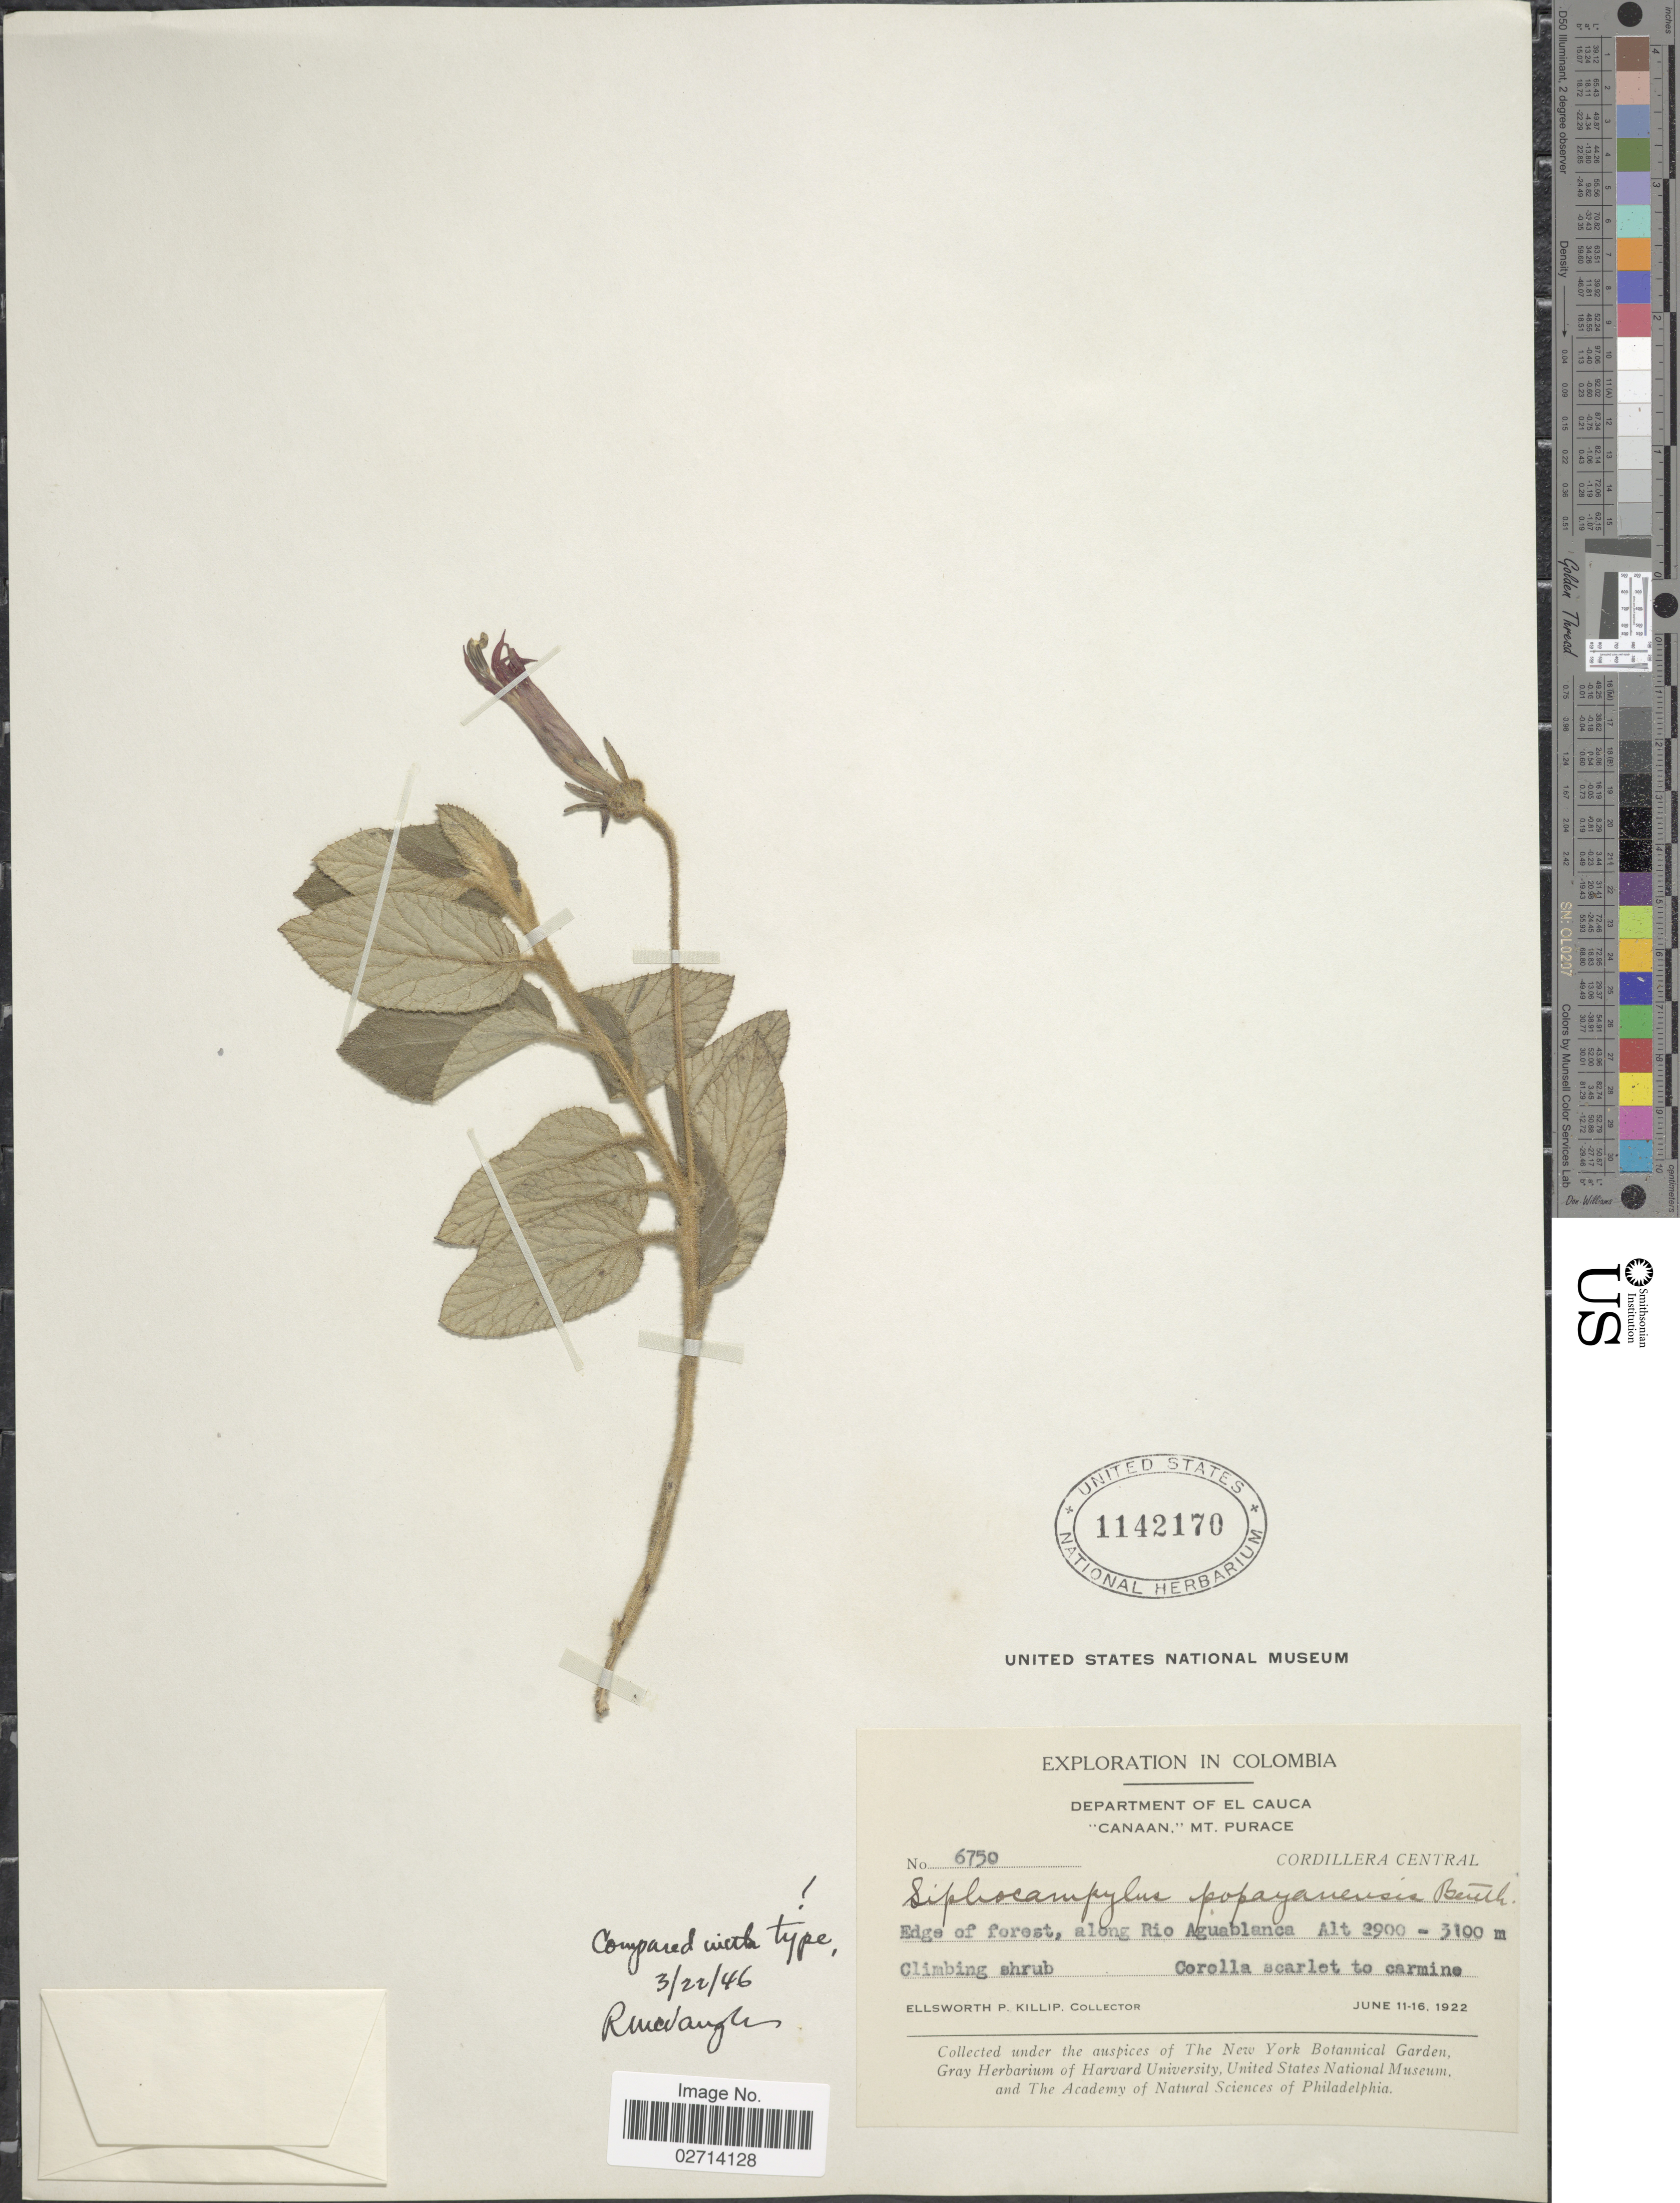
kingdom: Plantae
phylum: Tracheophyta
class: Magnoliopsida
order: Asterales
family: Campanulaceae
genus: Siphocampylus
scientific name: Siphocampylus popayanensis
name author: Benth.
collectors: E. P. Killip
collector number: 6750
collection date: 1922-06-11/1922-06-16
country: Colombia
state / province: Cauca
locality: Canaan.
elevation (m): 2900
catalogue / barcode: US 1142170